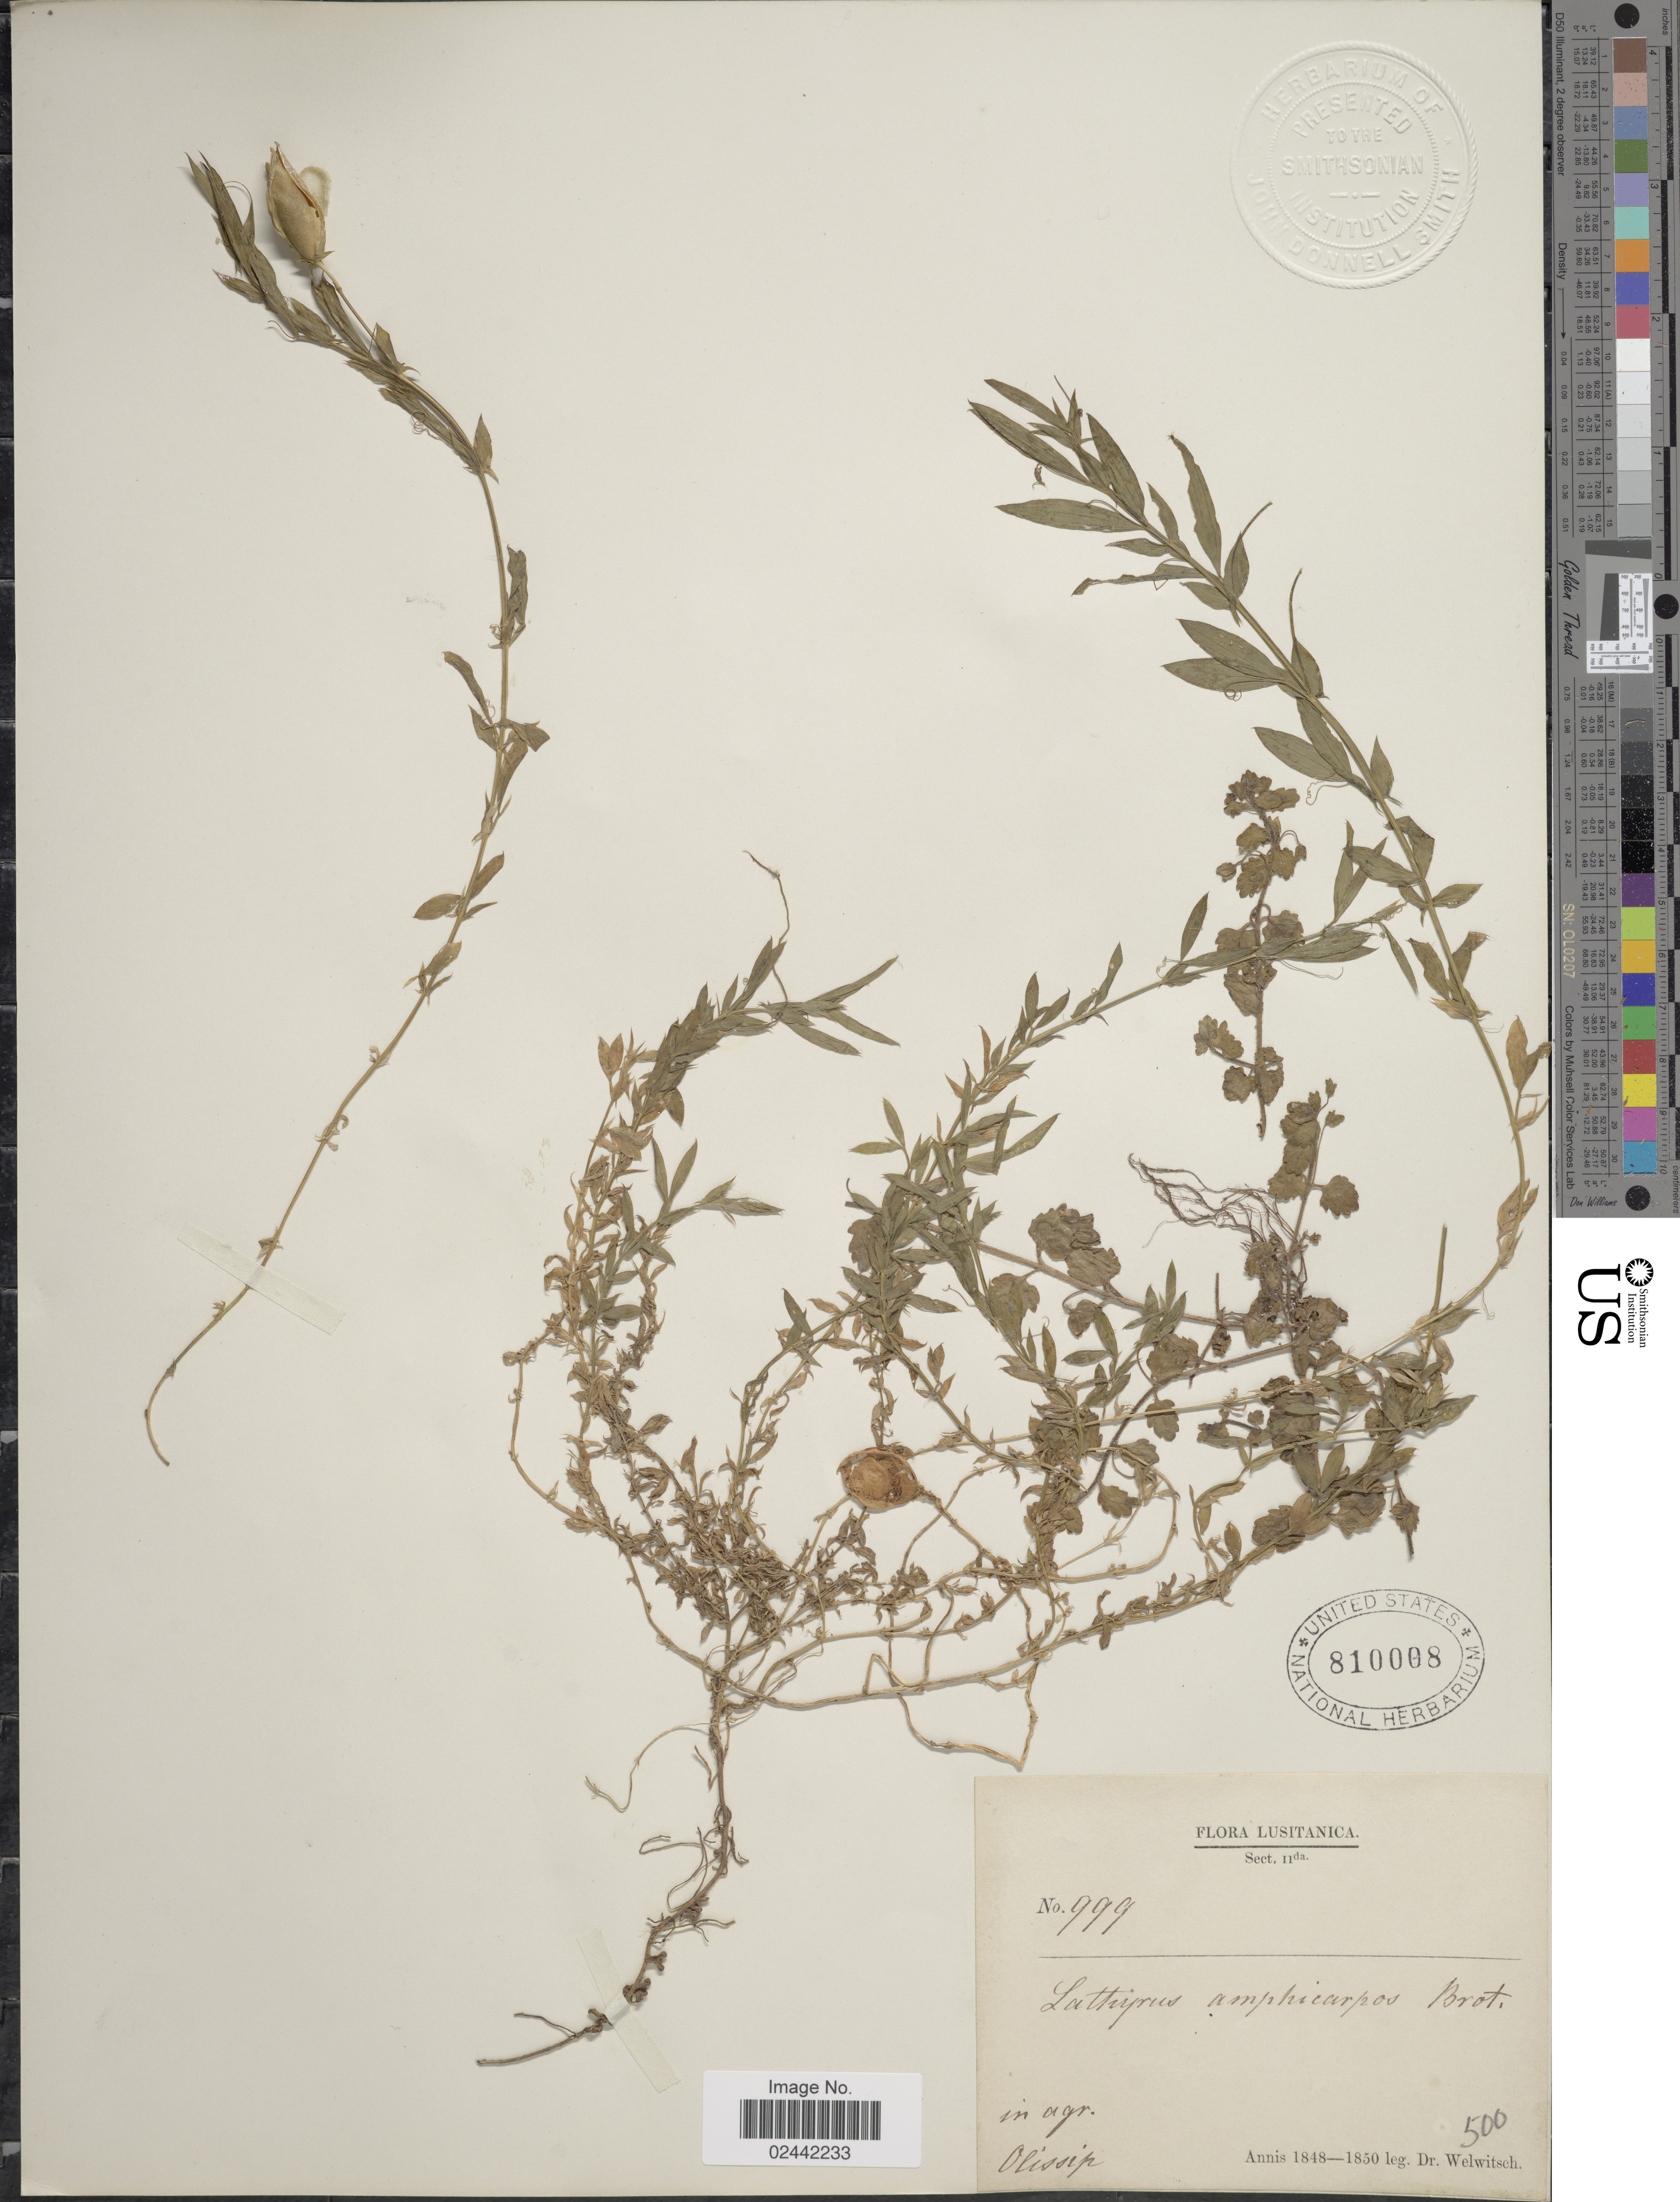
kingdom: Plantae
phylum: Tracheophyta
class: Magnoliopsida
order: Fabales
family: Fabaceae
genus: Lathyrus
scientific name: Lathyrus amphicarpos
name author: L.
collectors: -. Welwitsch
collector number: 999/500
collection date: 1848/1850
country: Portugal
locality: Lusitanica. In agr, Olissip. In agr. Oissip. Sect. 11da.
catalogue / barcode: US 810008